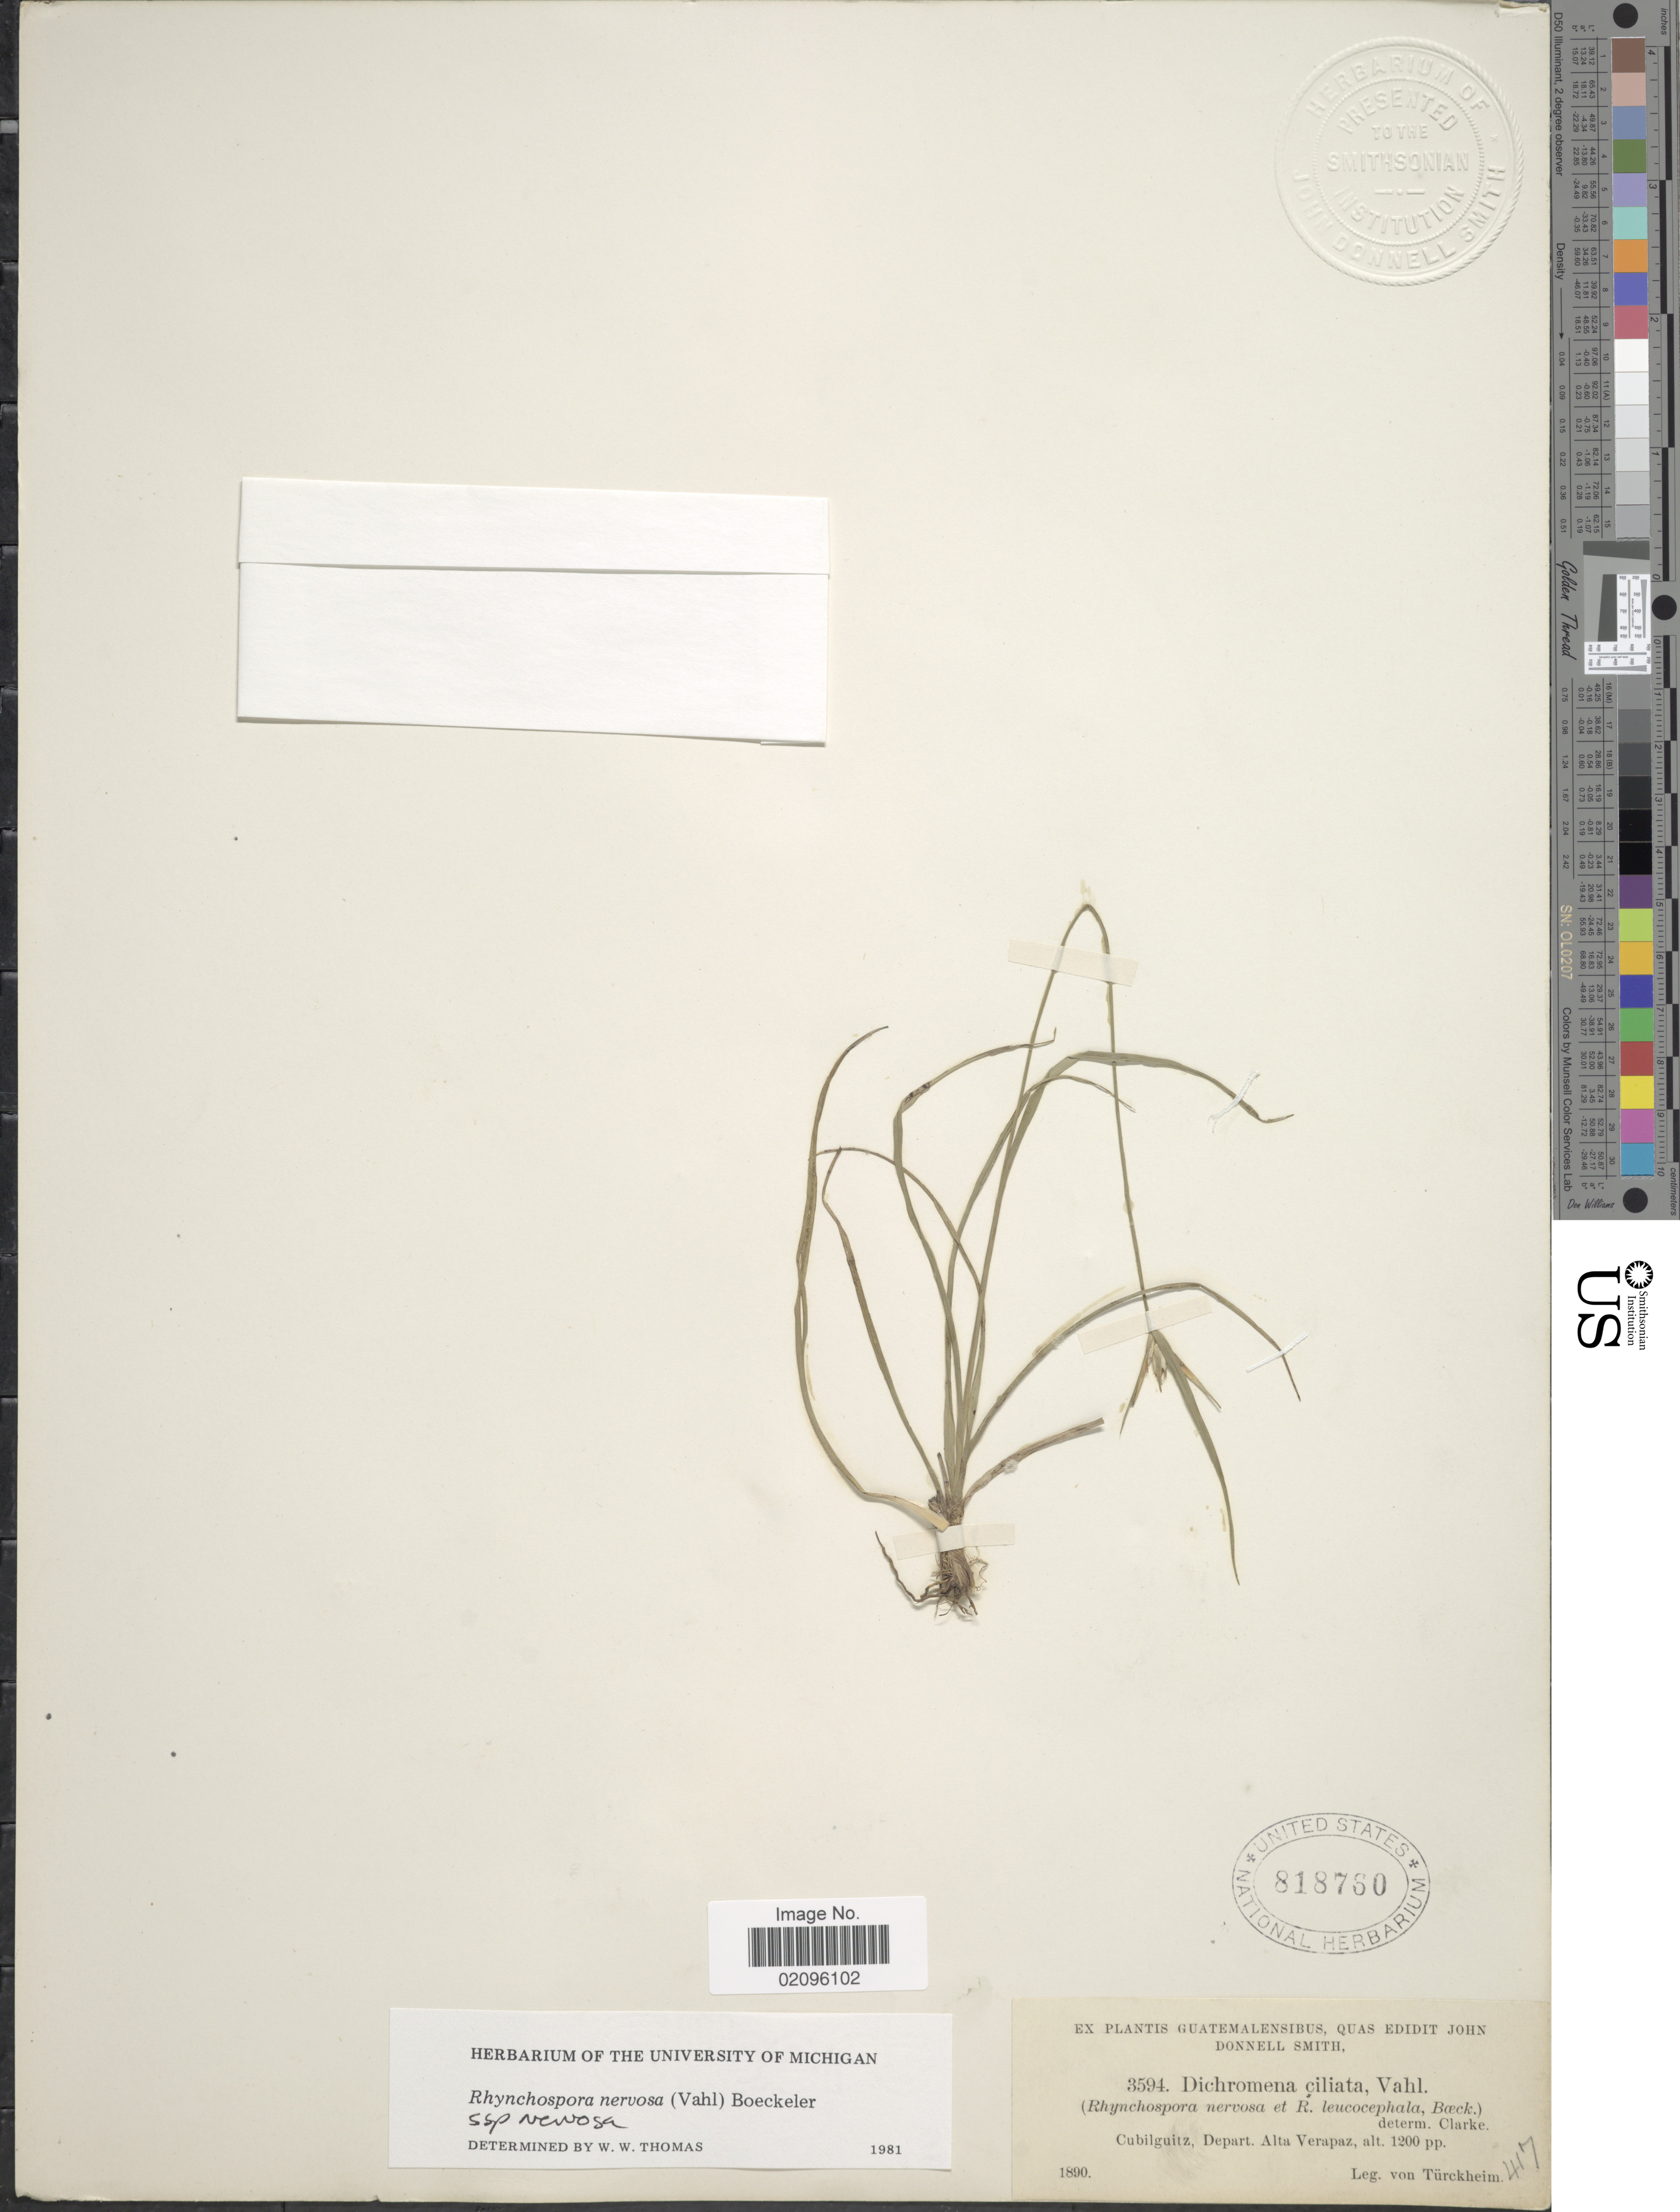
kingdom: Plantae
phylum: Tracheophyta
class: Liliopsida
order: Poales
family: Cyperaceae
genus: Rhynchospora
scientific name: Rhynchospora nervosa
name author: (Vahl) Boeckeler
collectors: H. von Türckheim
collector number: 3594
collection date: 1890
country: Guatemala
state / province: Alta Verapaz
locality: Cubilquitz.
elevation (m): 366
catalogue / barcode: US 818760